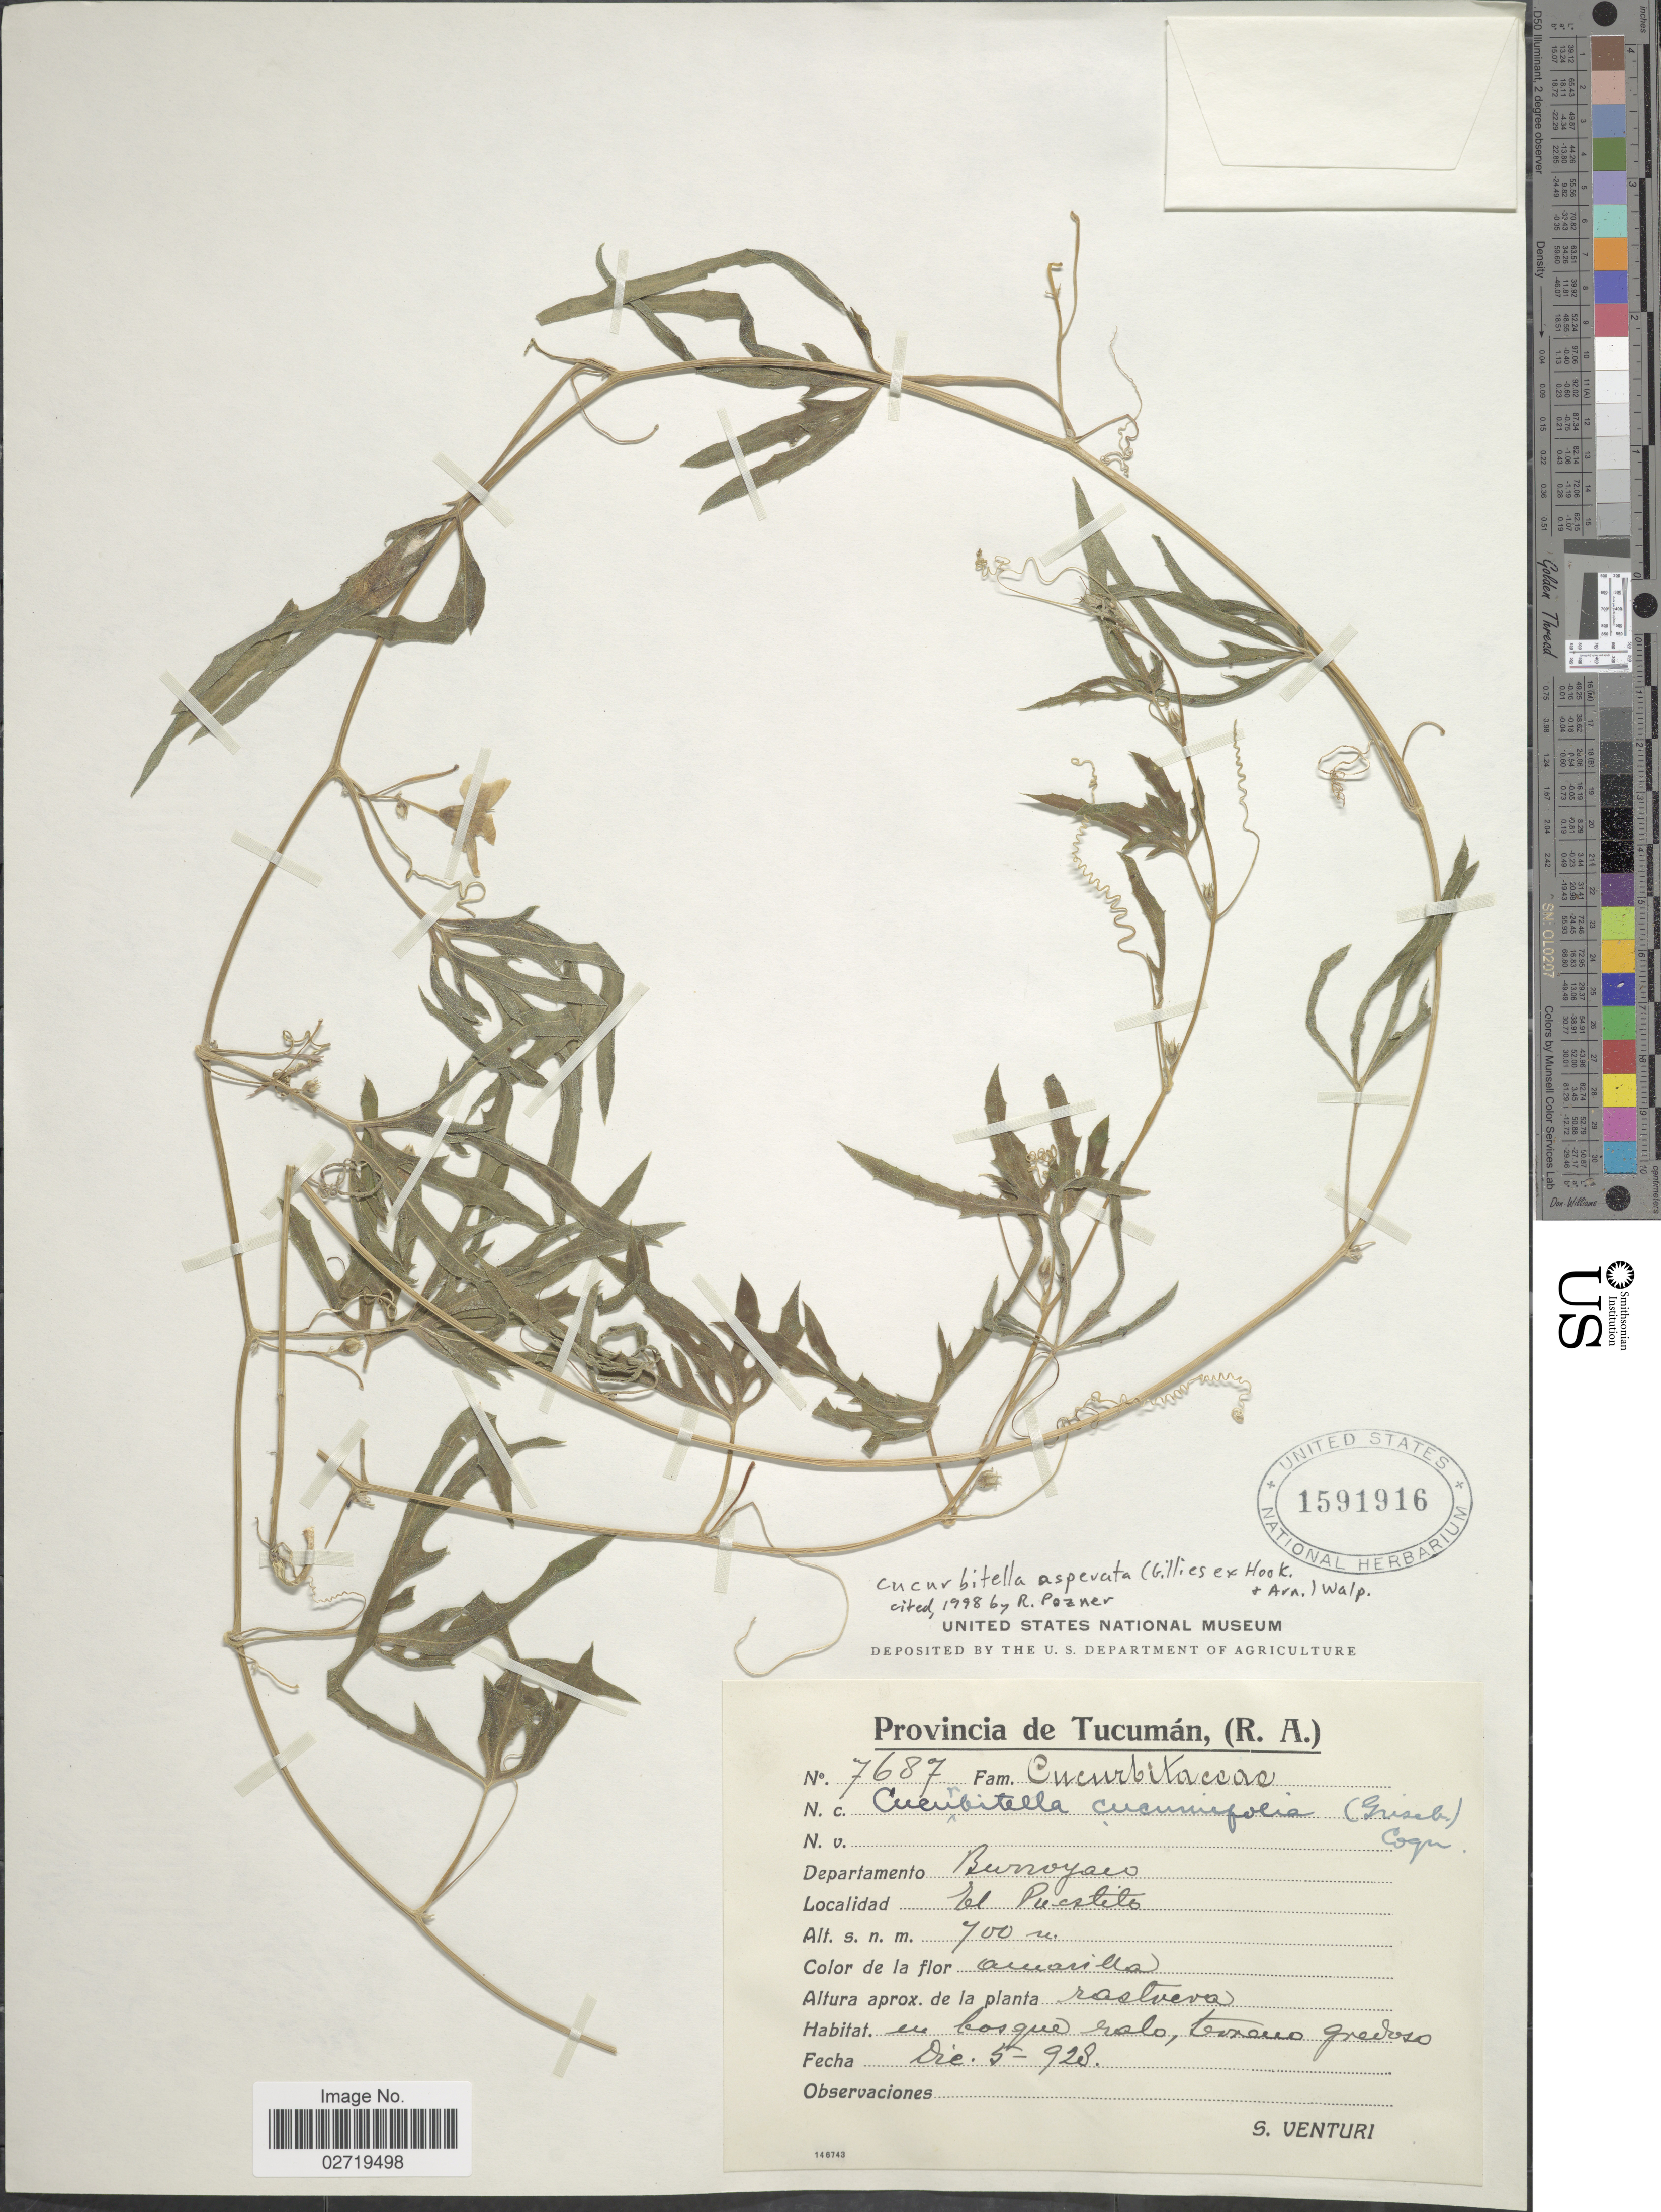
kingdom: Plantae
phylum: Tracheophyta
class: Magnoliopsida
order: Cucurbitales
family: Cucurbitaceae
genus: Cucurbitella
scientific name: Cucurbitella asperata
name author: (Gillies ex Hook. & Arn.) Walp.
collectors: S. Venturi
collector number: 7687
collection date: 1928-12-05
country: Argentina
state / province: Tucuman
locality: Provincia de Tucuman, (R.A.), Departamento Burroyaco, El Puestito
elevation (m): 700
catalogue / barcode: US 1591916